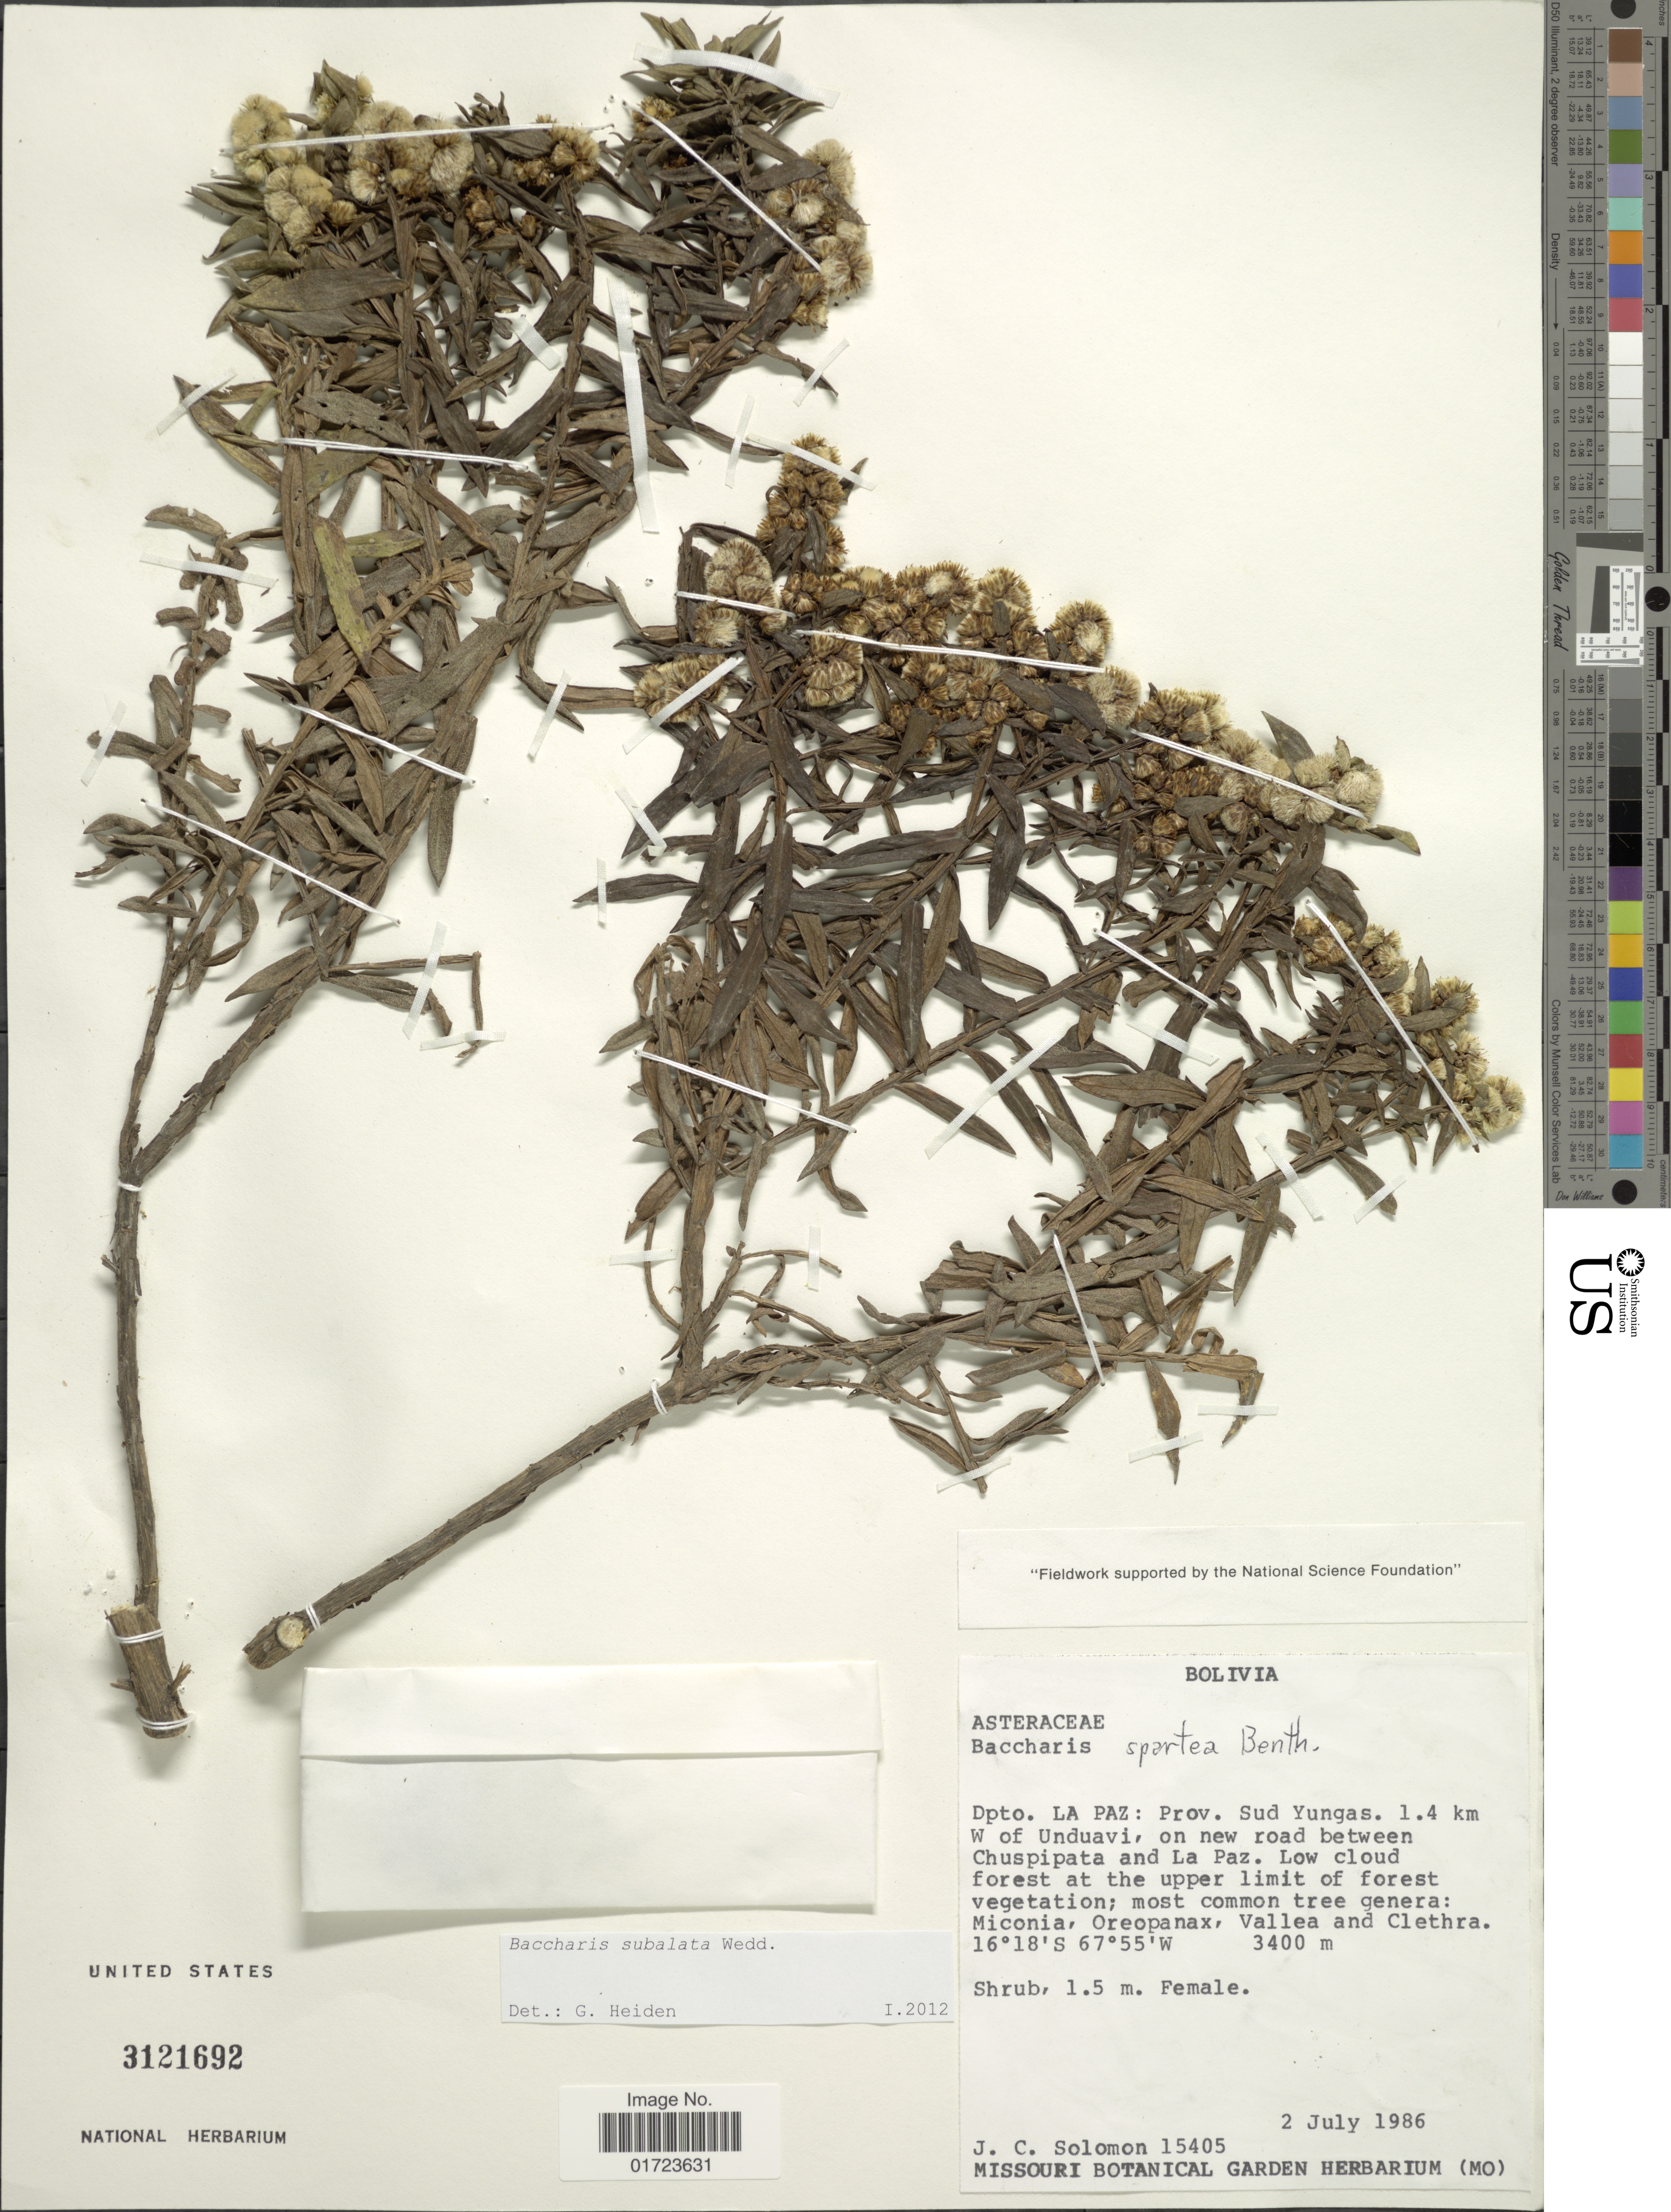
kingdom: Plantae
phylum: Tracheophyta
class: Magnoliopsida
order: Asterales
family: Asteraceae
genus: Baccharis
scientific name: Baccharis subalata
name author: Wedd.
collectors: J. C. Solomon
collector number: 15405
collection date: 1986-07-02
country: Bolivia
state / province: La Paz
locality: Dpto. La Paz: Prov. Sud Yungas. 1.4 km W of Unduavi, on new road between Chuspipata and La Paz.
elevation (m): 3400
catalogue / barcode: US 3121692